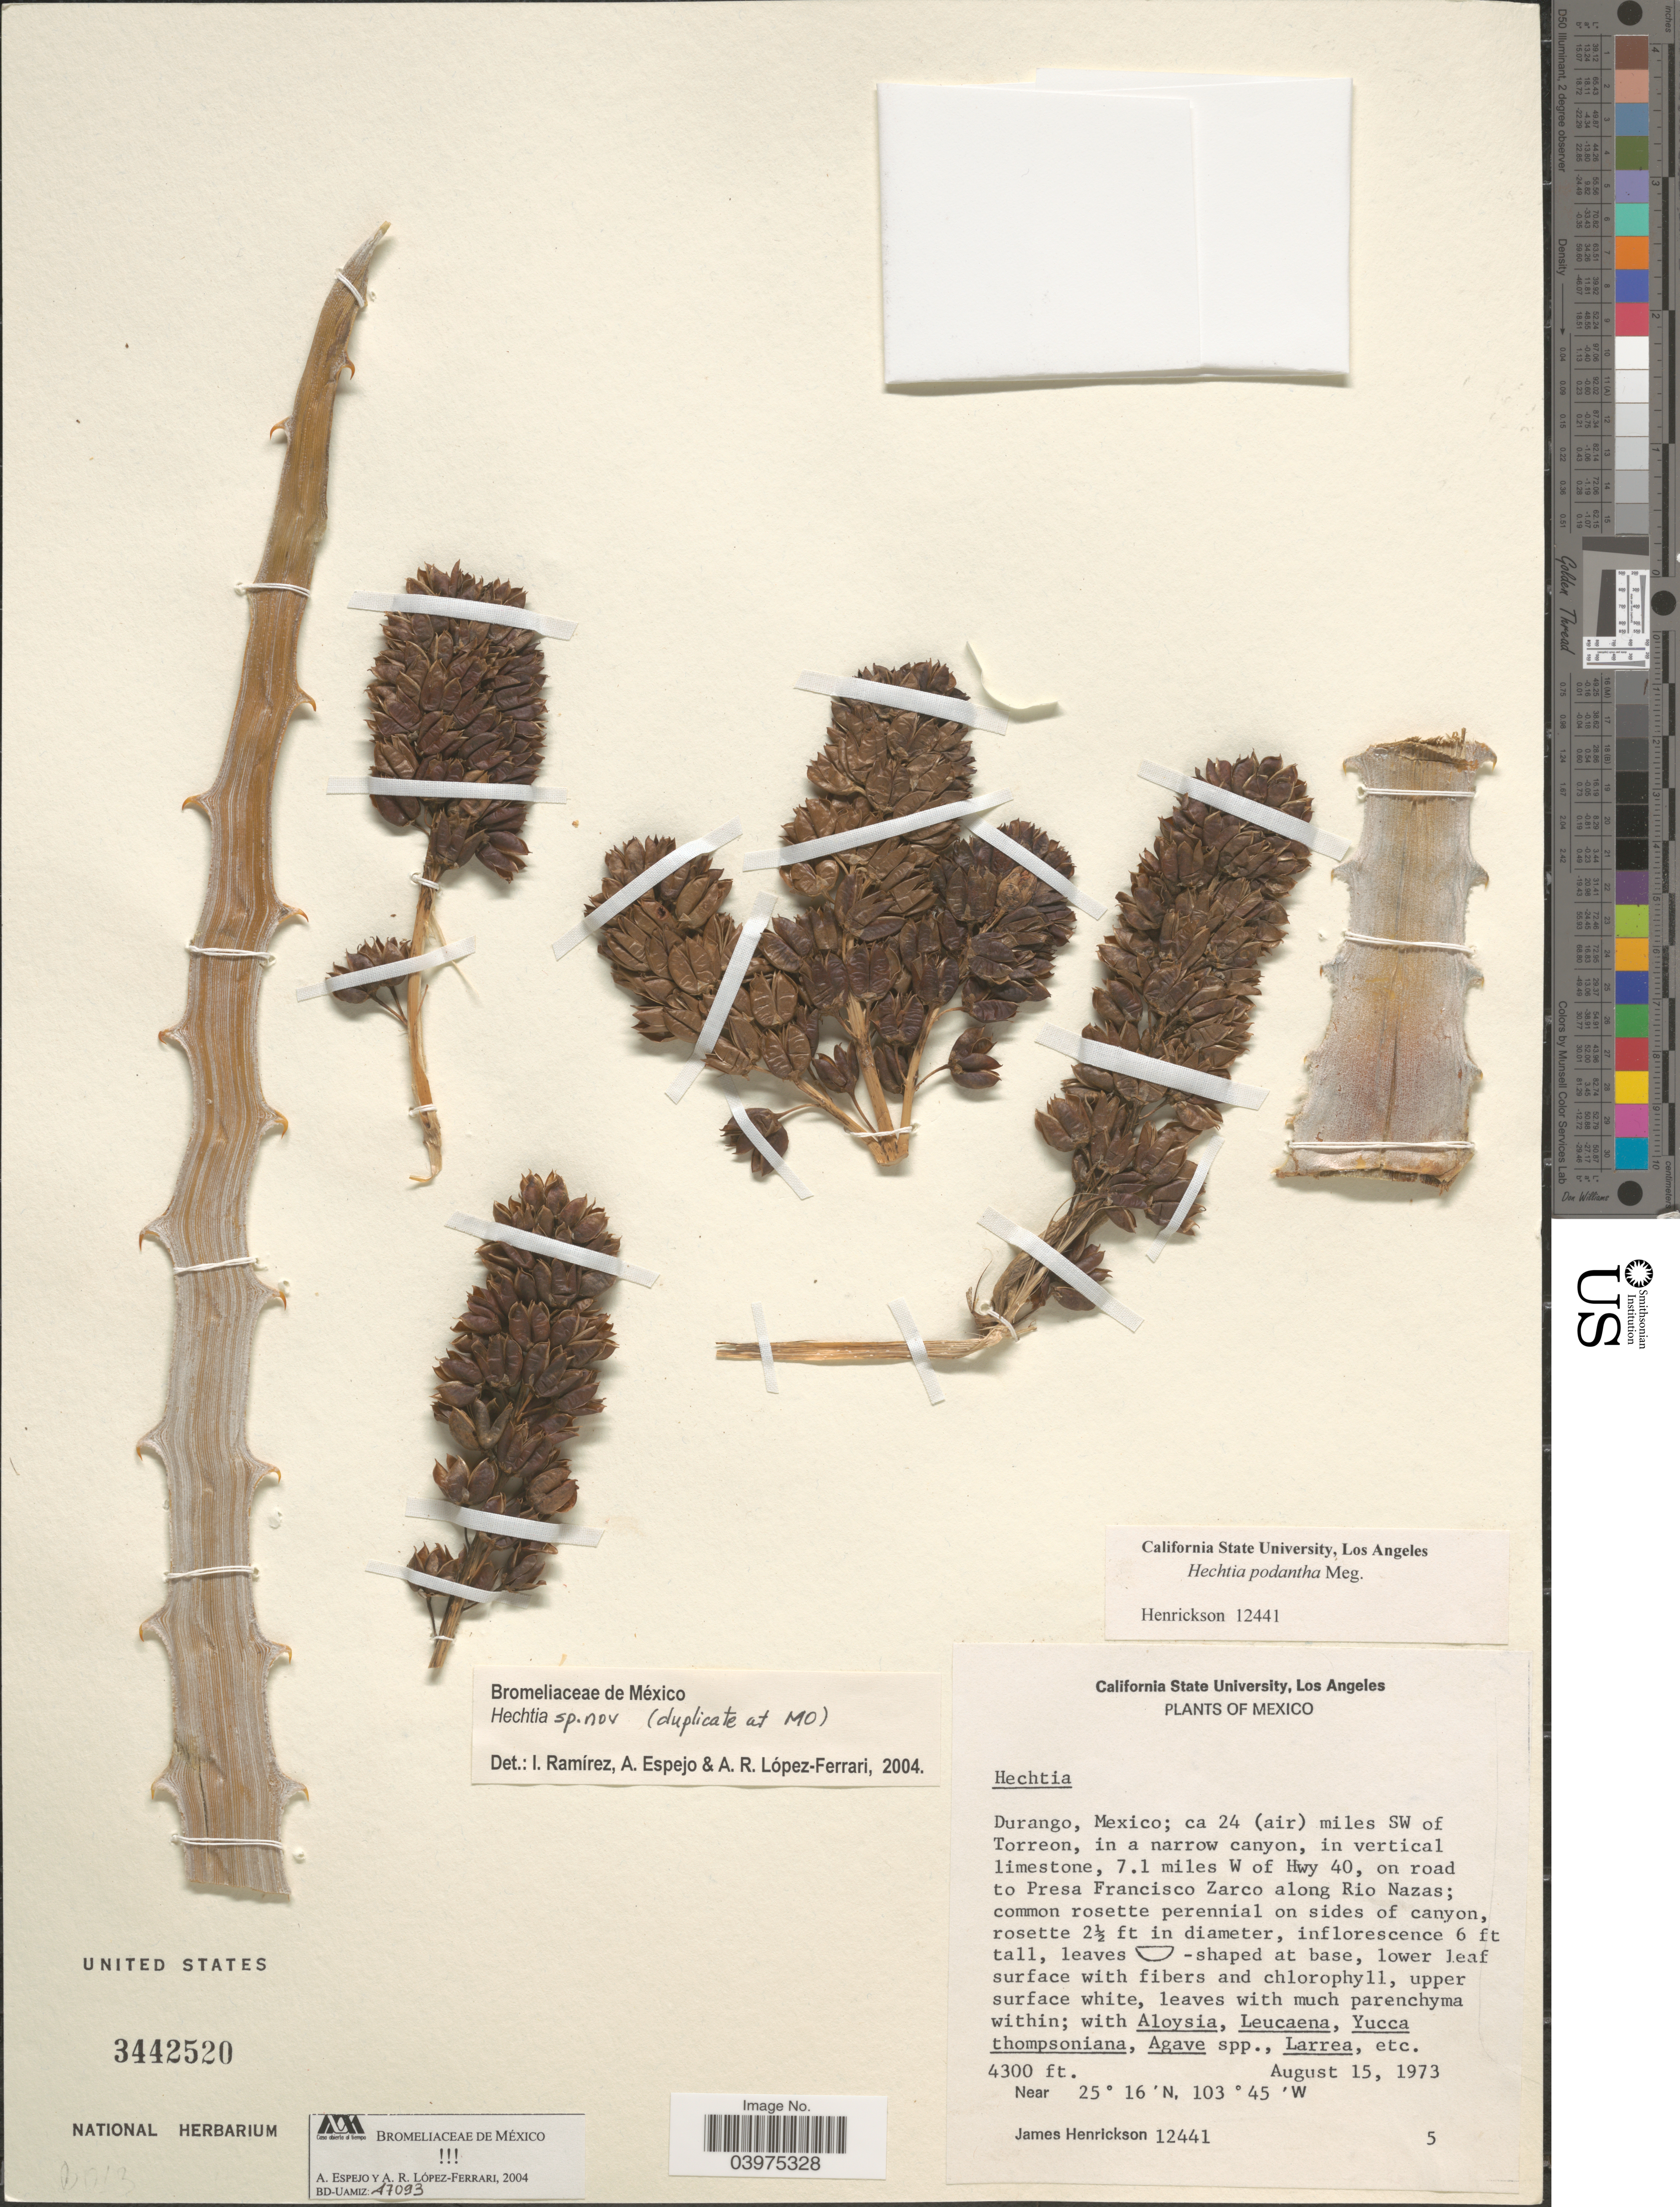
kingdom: Plantae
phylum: Tracheophyta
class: Liliopsida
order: Poales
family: Bromeliaceae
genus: Hechtia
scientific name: Hechtia sp.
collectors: J. S. Henrickson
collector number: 12441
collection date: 1973-08-15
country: Mexico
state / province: Durango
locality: Ca 24 (air) miles SW of Torreon, in narrow canyon, in vertical limestone, 7.1 miles W of Hwy 40, on road to Presa Francisco Zarco along Rio Nazas.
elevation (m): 1311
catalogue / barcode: US 3442520